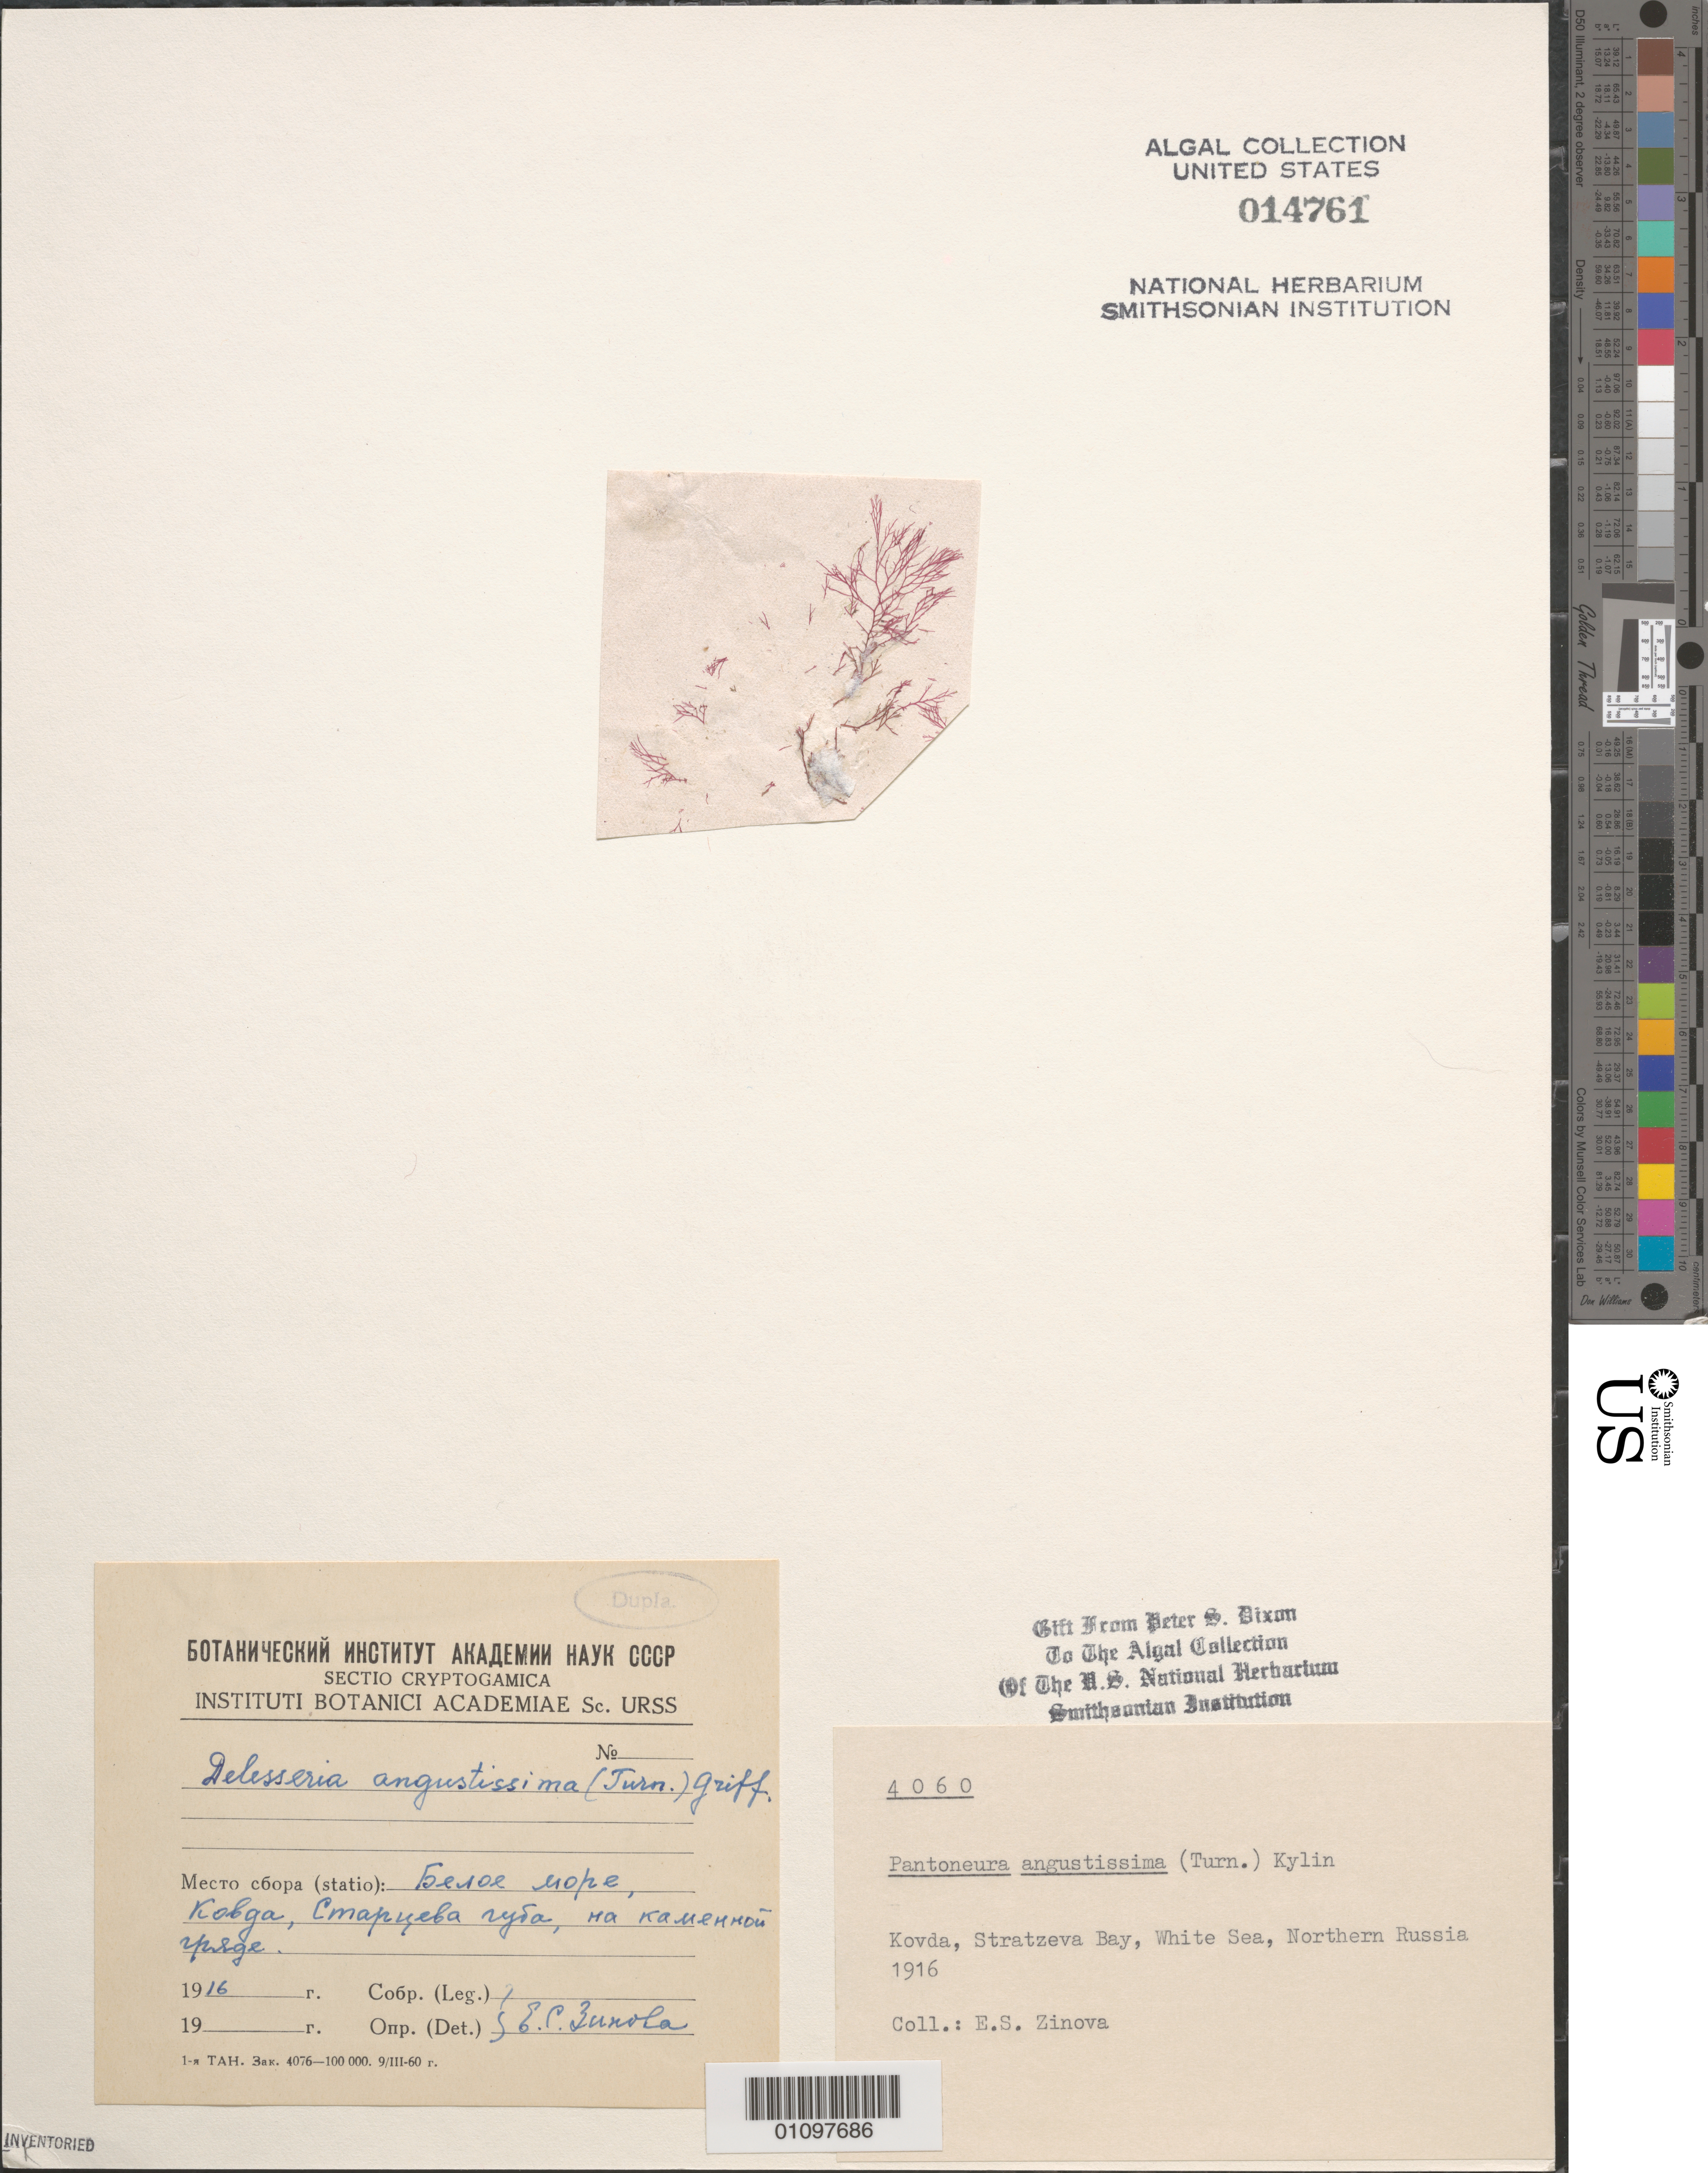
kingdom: Plantae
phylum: Rhodophyta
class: Florideophyceae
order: Ceramiales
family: Delesseriaceae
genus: Membranoptera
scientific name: Membranoptera carpophylla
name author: (Kützing) A. Athanasiadis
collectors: E. Zinova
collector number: PSD 4060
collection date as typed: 1916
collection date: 1916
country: Russian Federation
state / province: Murmansk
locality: Kovda, Stratzeva Bay, White Sea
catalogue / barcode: US 14761